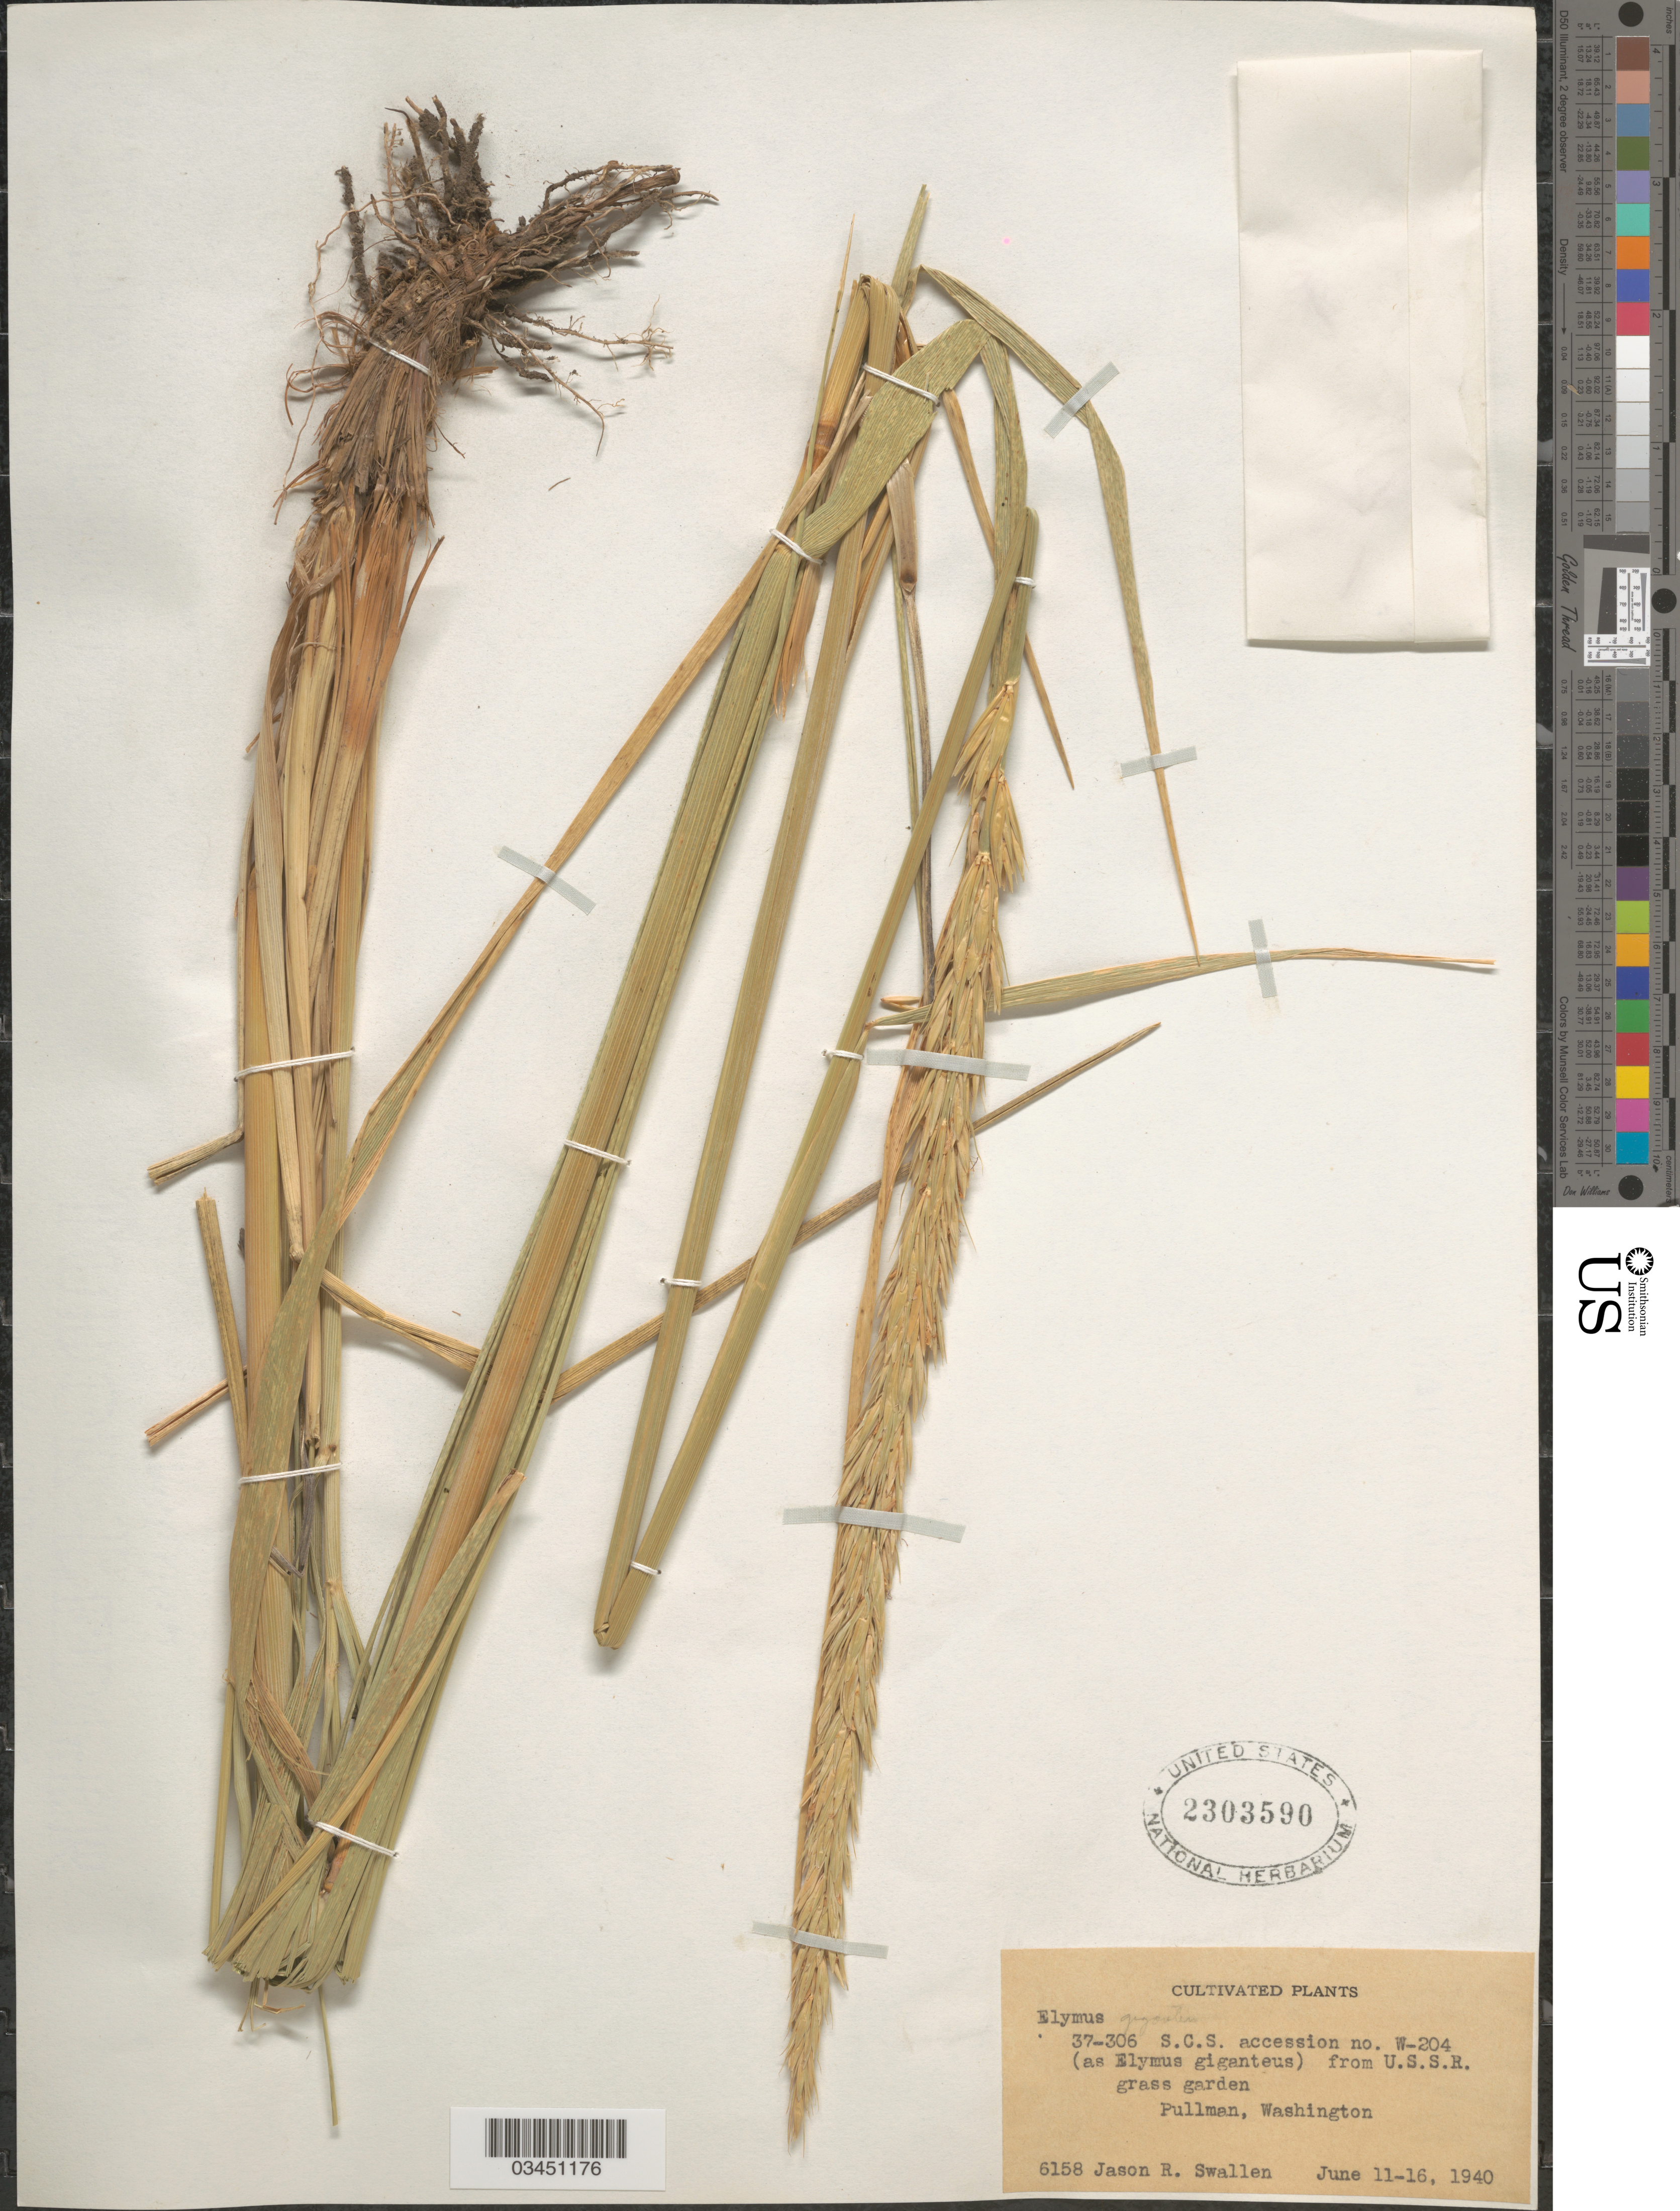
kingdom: Plantae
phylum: Tracheophyta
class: Liliopsida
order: Poales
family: Poaceae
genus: Elymus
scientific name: Elymus sp.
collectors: J. R. Swallen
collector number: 6158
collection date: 1940-06-11/1940-06-16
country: United States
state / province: Washington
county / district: Whitman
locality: Grass garden. Pullman.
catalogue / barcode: US 2303590